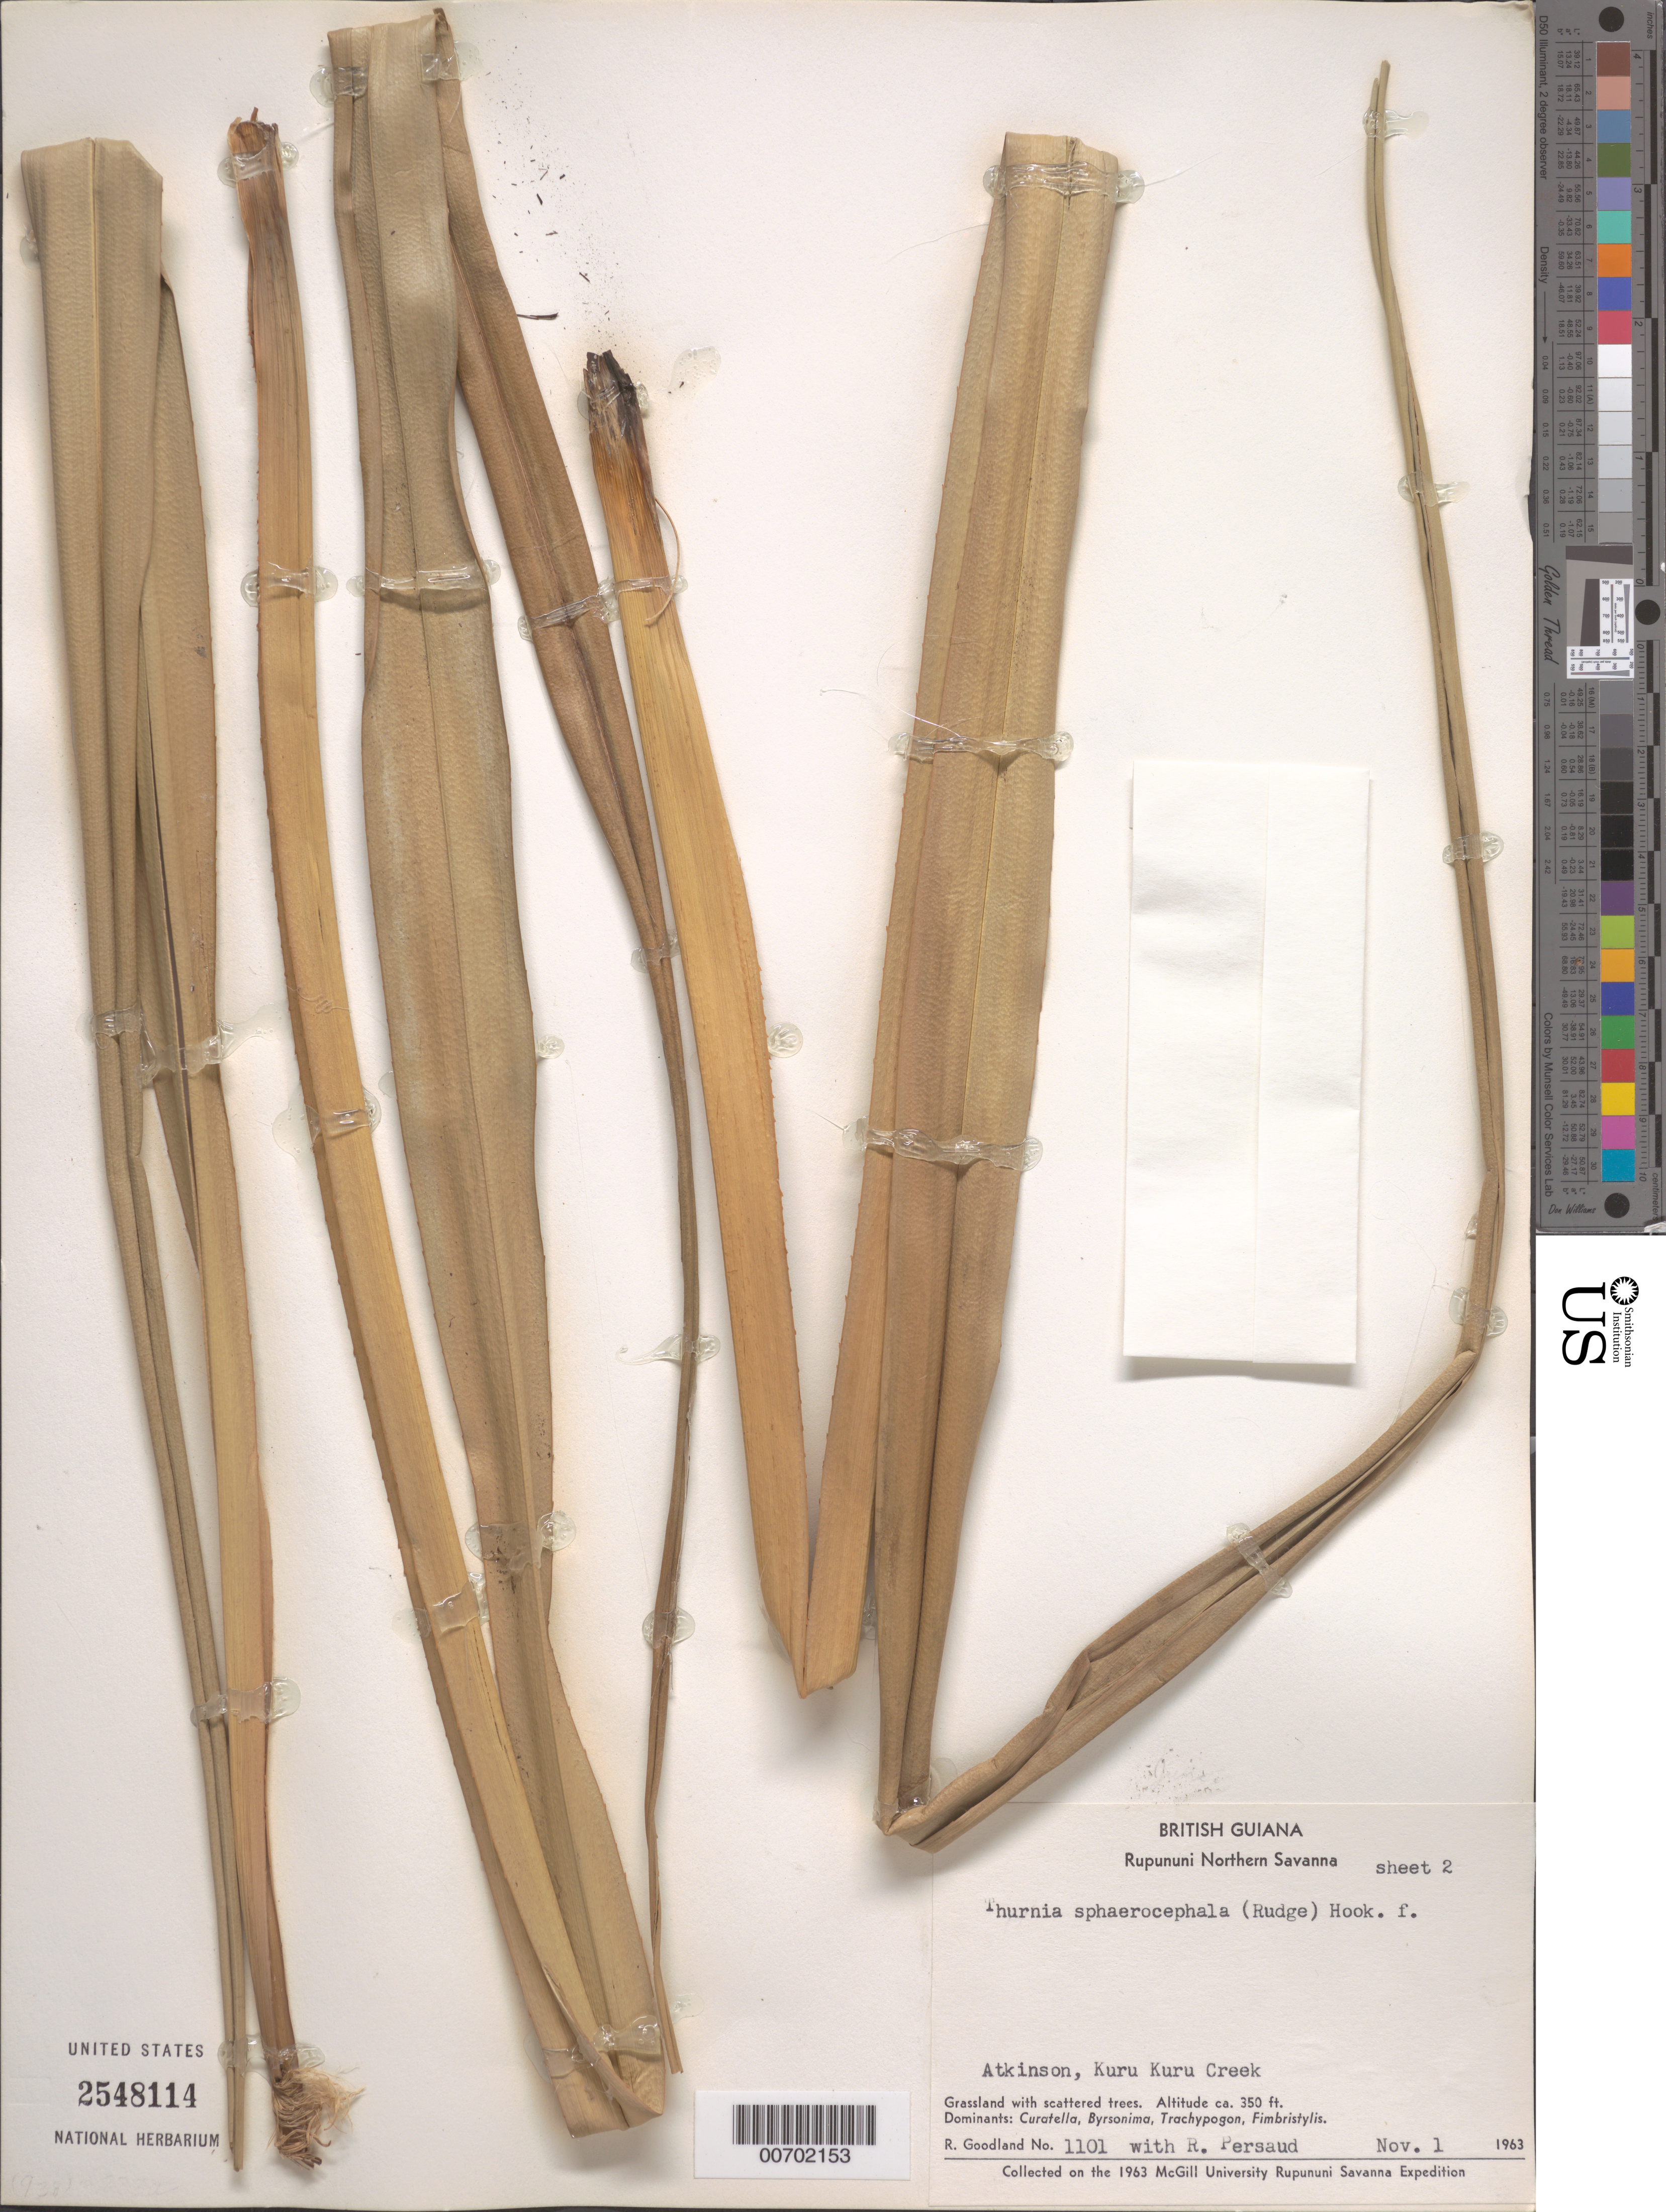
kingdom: Plantae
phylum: Tracheophyta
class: Liliopsida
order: Poales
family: Thurniaceae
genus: Thurnia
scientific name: Thurnia sphaerocephala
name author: (Rudge) Hook. f.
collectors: D. Atkinson & R. Persaud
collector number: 1101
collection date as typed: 1-Nov-63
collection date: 1963-11-01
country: Guyana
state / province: U. Takutu-U. Essequibo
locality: Rupununi Northern Savanna, Kuru Kuru Creek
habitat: Grassland with scattered trees, dominants Curatella, Byrsonima, Trachypogon, Fimbristylis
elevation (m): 107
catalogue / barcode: US 2548114